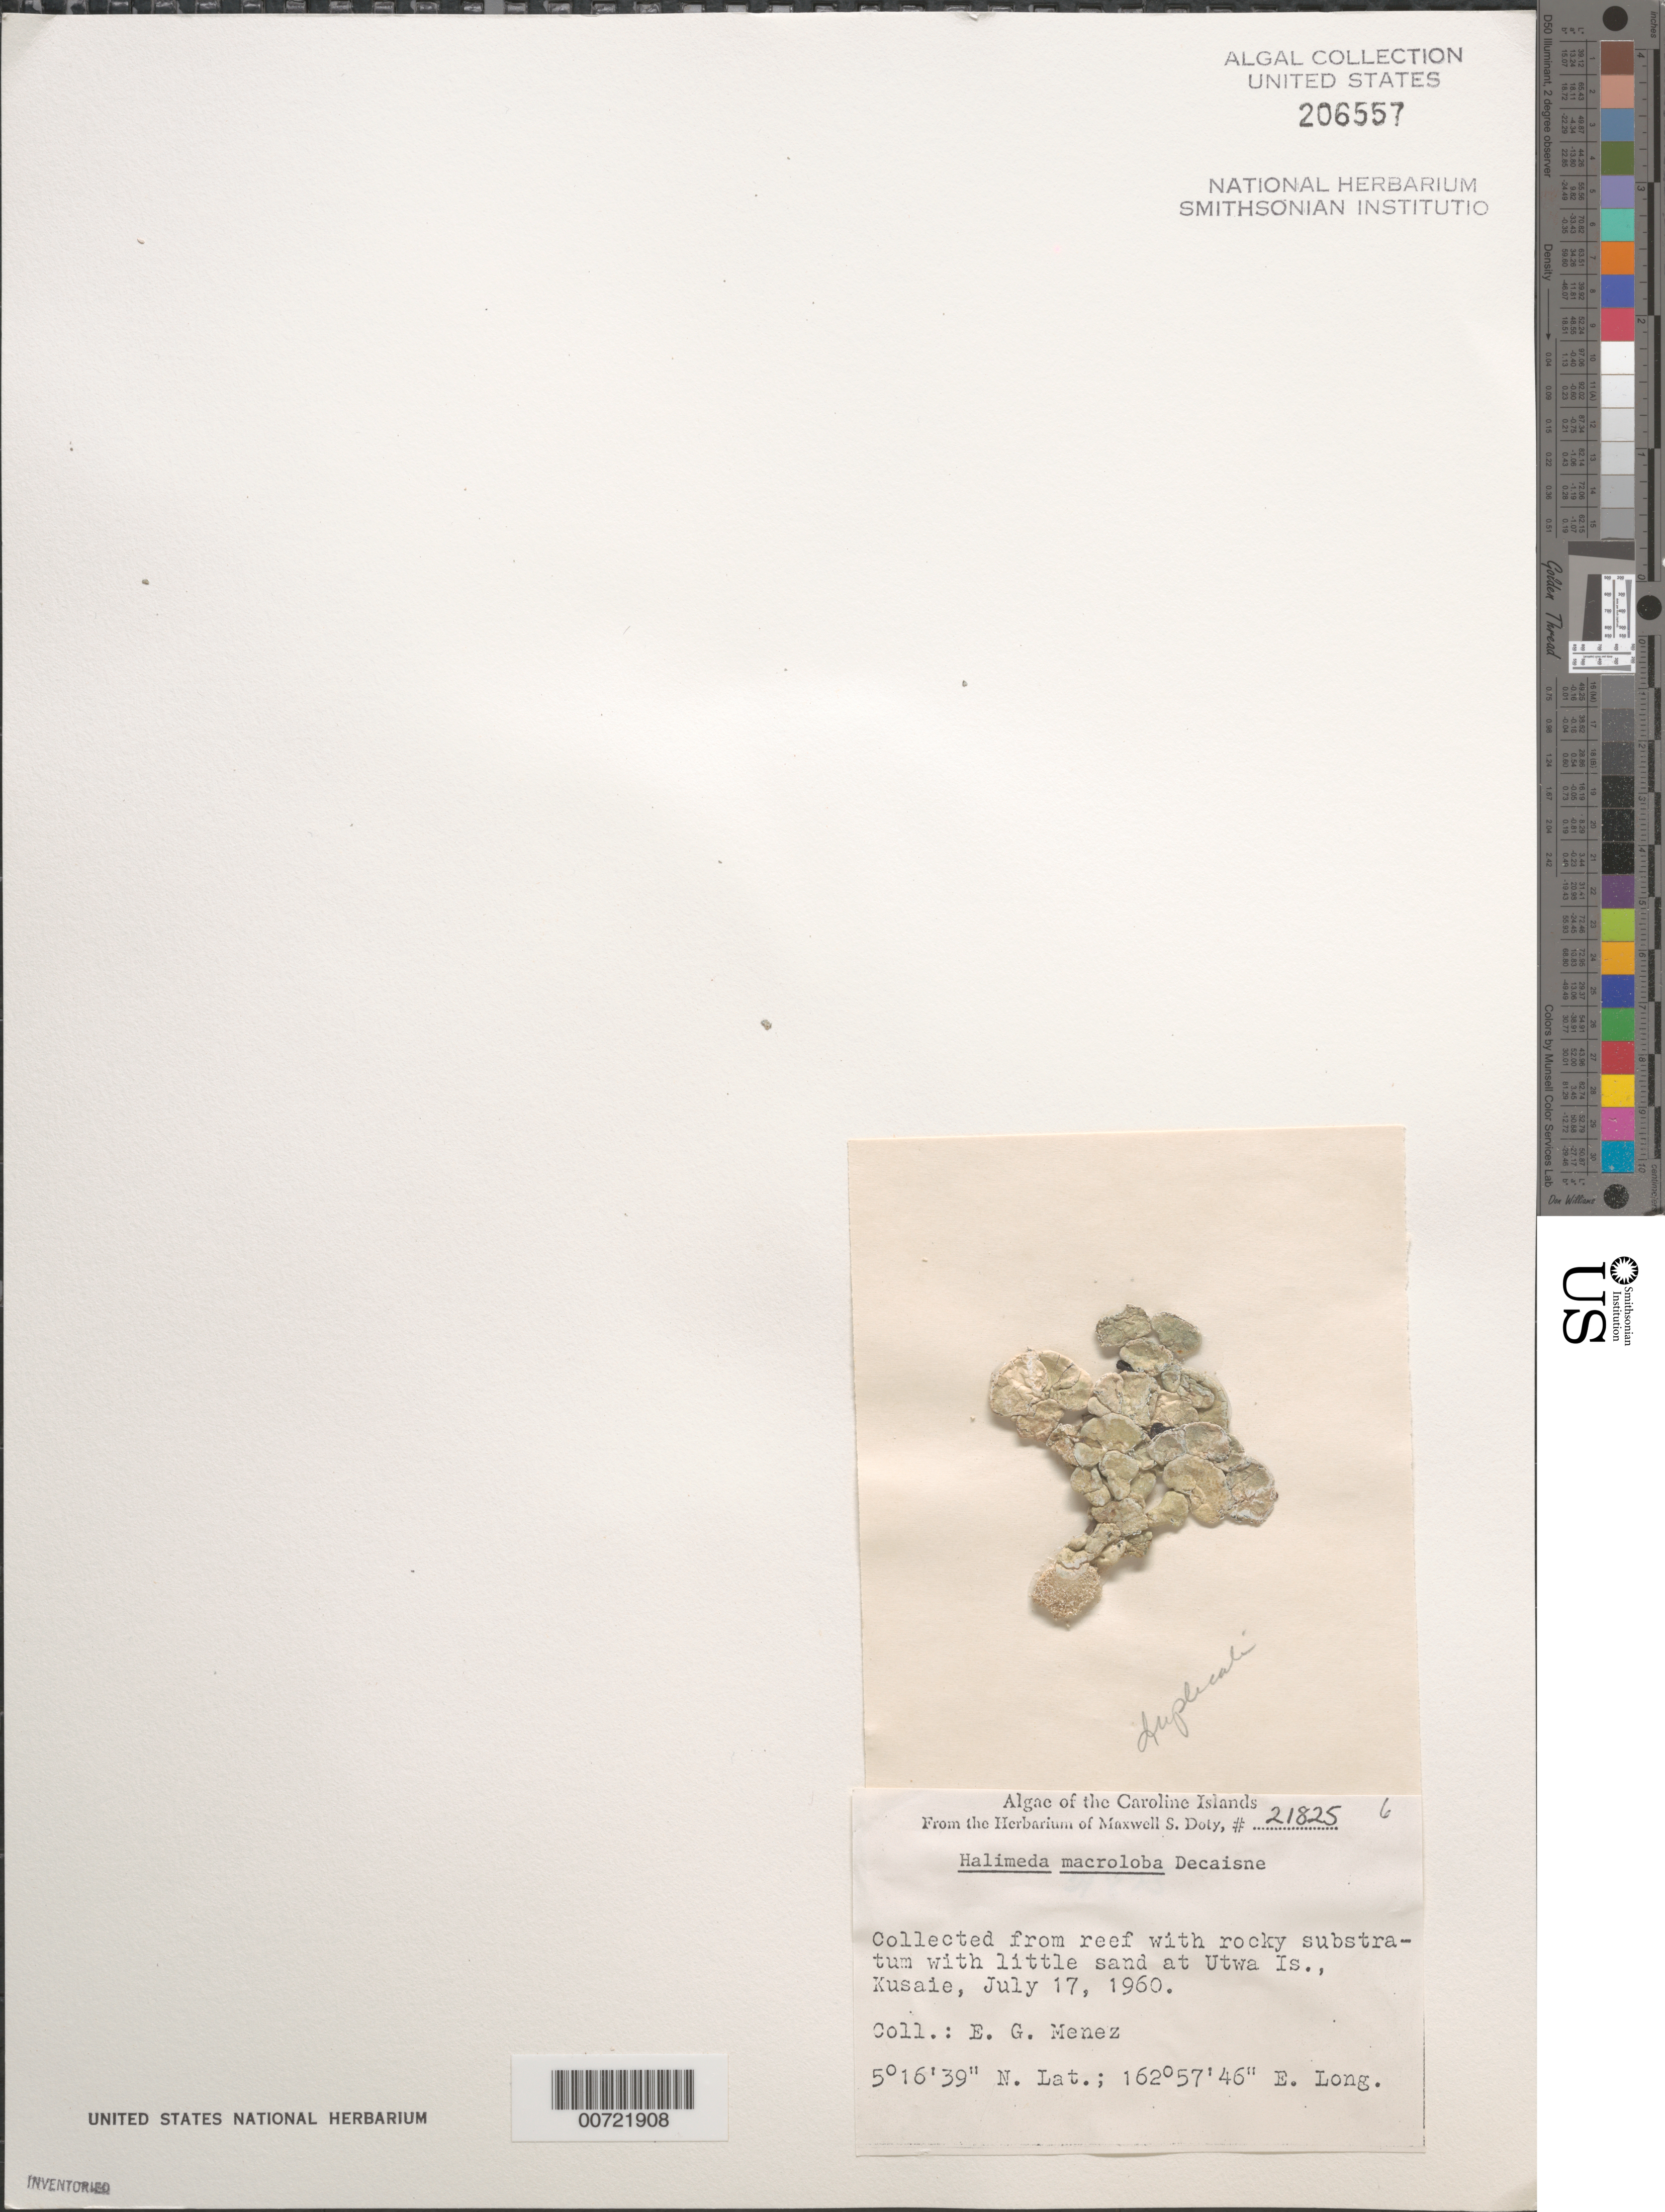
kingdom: Plantae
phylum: Chlorophyta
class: Ulvophyceae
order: Bryopsidales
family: Halimedaceae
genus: Halimeda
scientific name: Halimeda macroloba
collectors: Meñez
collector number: MSD 21825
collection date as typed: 17 Jul 1960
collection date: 1960-07-17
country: Micronesia, Federated States of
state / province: Kosrae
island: Utwa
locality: Utwa Island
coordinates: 5 16' 39" N, 162 57' 46" E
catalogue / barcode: US 206557